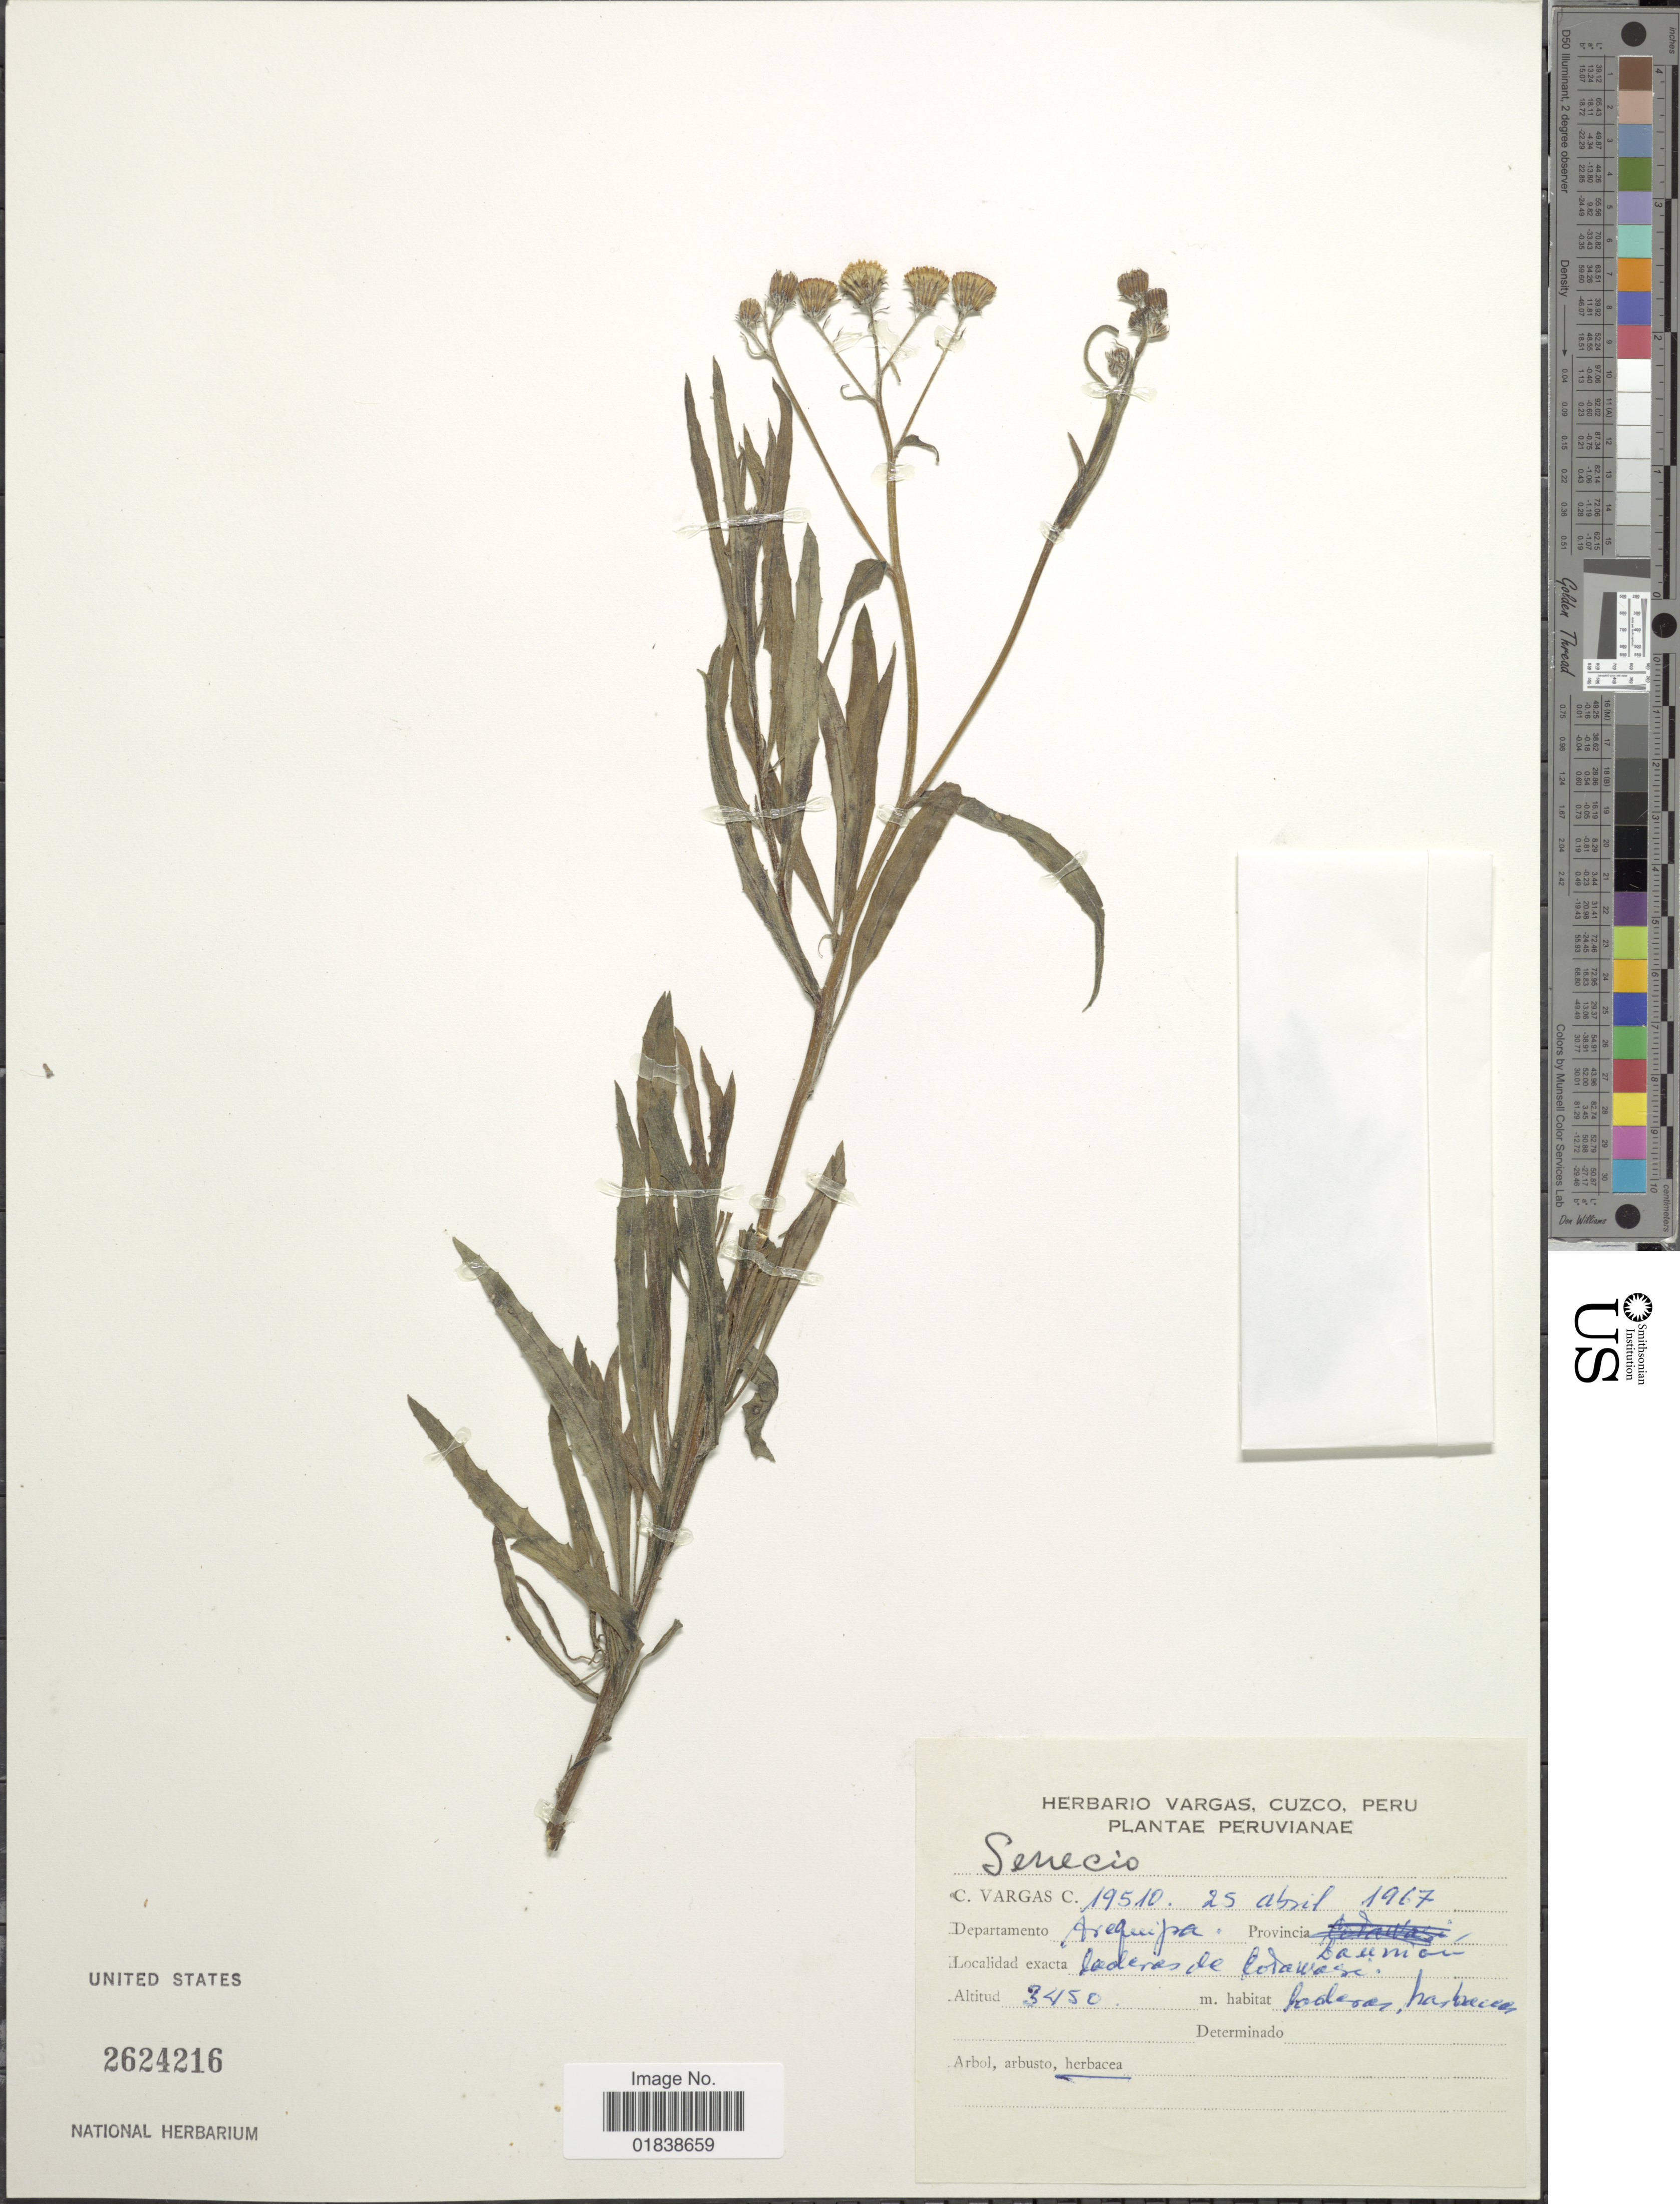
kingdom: Plantae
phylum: Tracheophyta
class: Magnoliopsida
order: Asterales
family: Asteraceae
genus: Senecio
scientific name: Senecio sp.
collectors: C. Vargas Calderón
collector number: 19510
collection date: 1917-04-25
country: Peru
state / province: Arequipa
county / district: La Unión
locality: laderas de Cotahuasi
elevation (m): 3450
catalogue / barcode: US 2624216